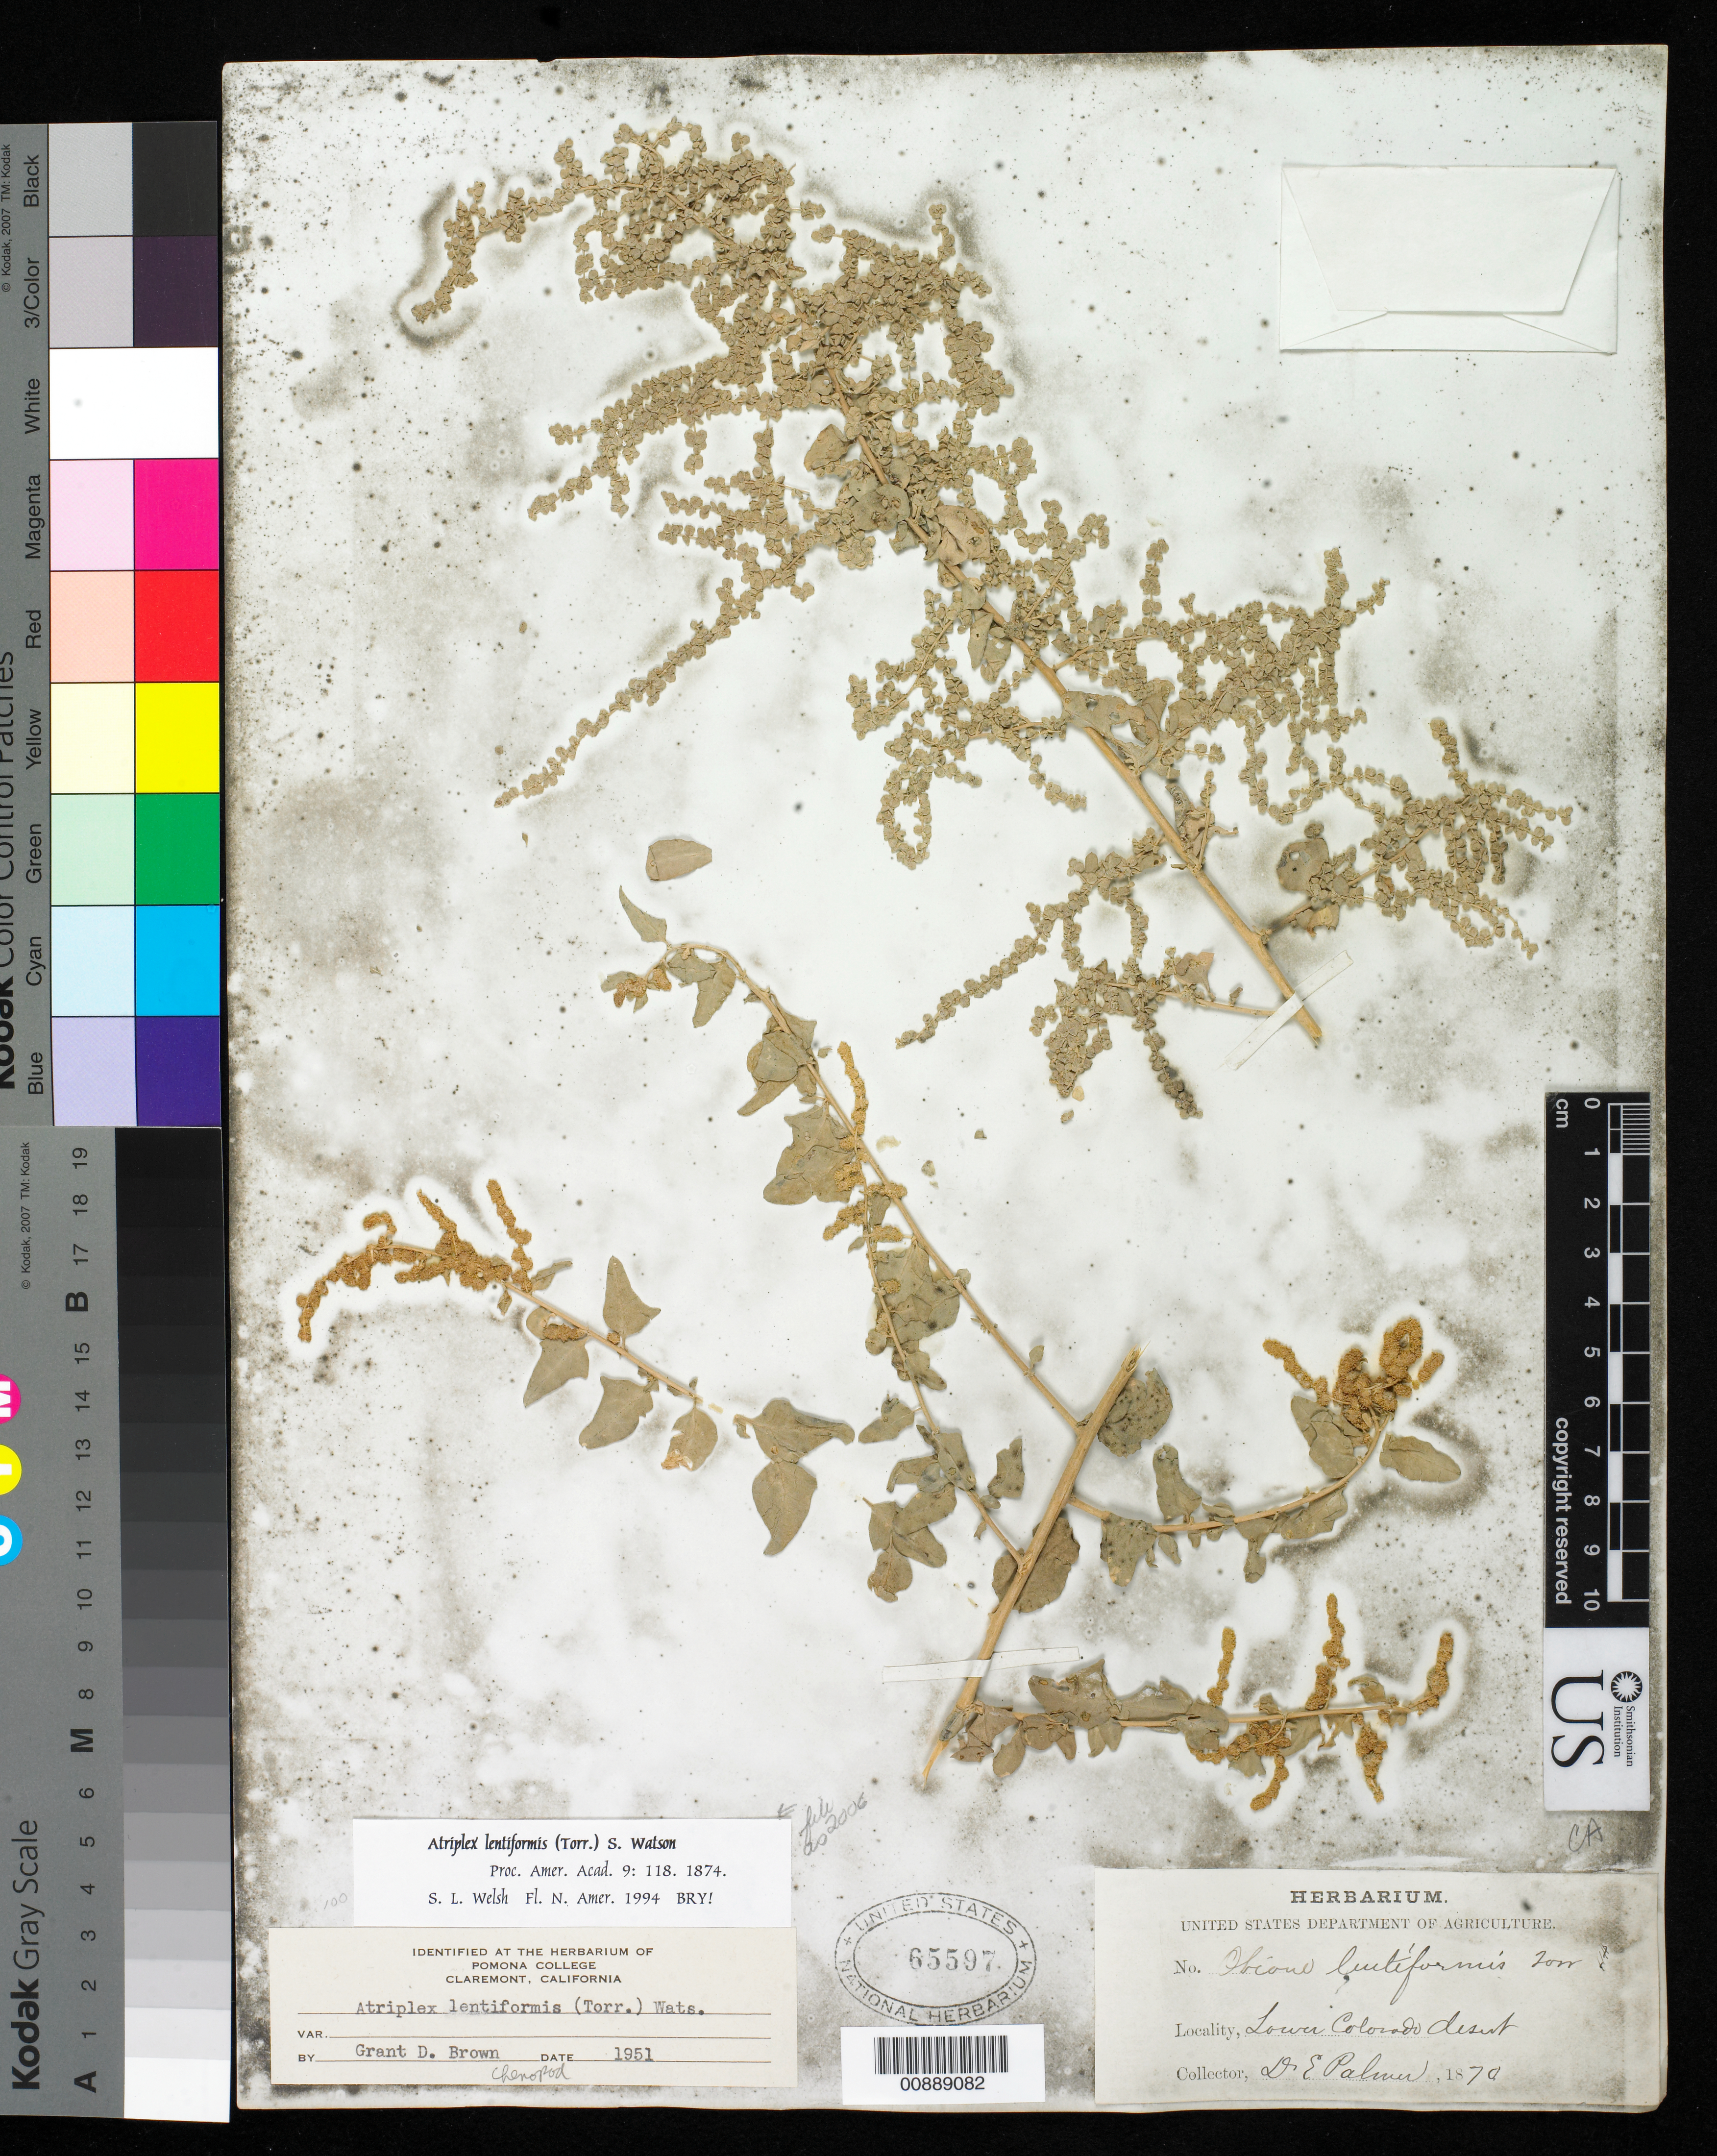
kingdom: Plantae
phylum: Tracheophyta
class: Magnoliopsida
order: Caryophyllales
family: Amaranthaceae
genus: Atriplex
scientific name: Atriplex lentiformis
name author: (Torr.) S. Watson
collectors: E. Palmer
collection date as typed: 1870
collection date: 1870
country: United States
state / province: California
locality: Lower Colorado Desert.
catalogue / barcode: US 65597